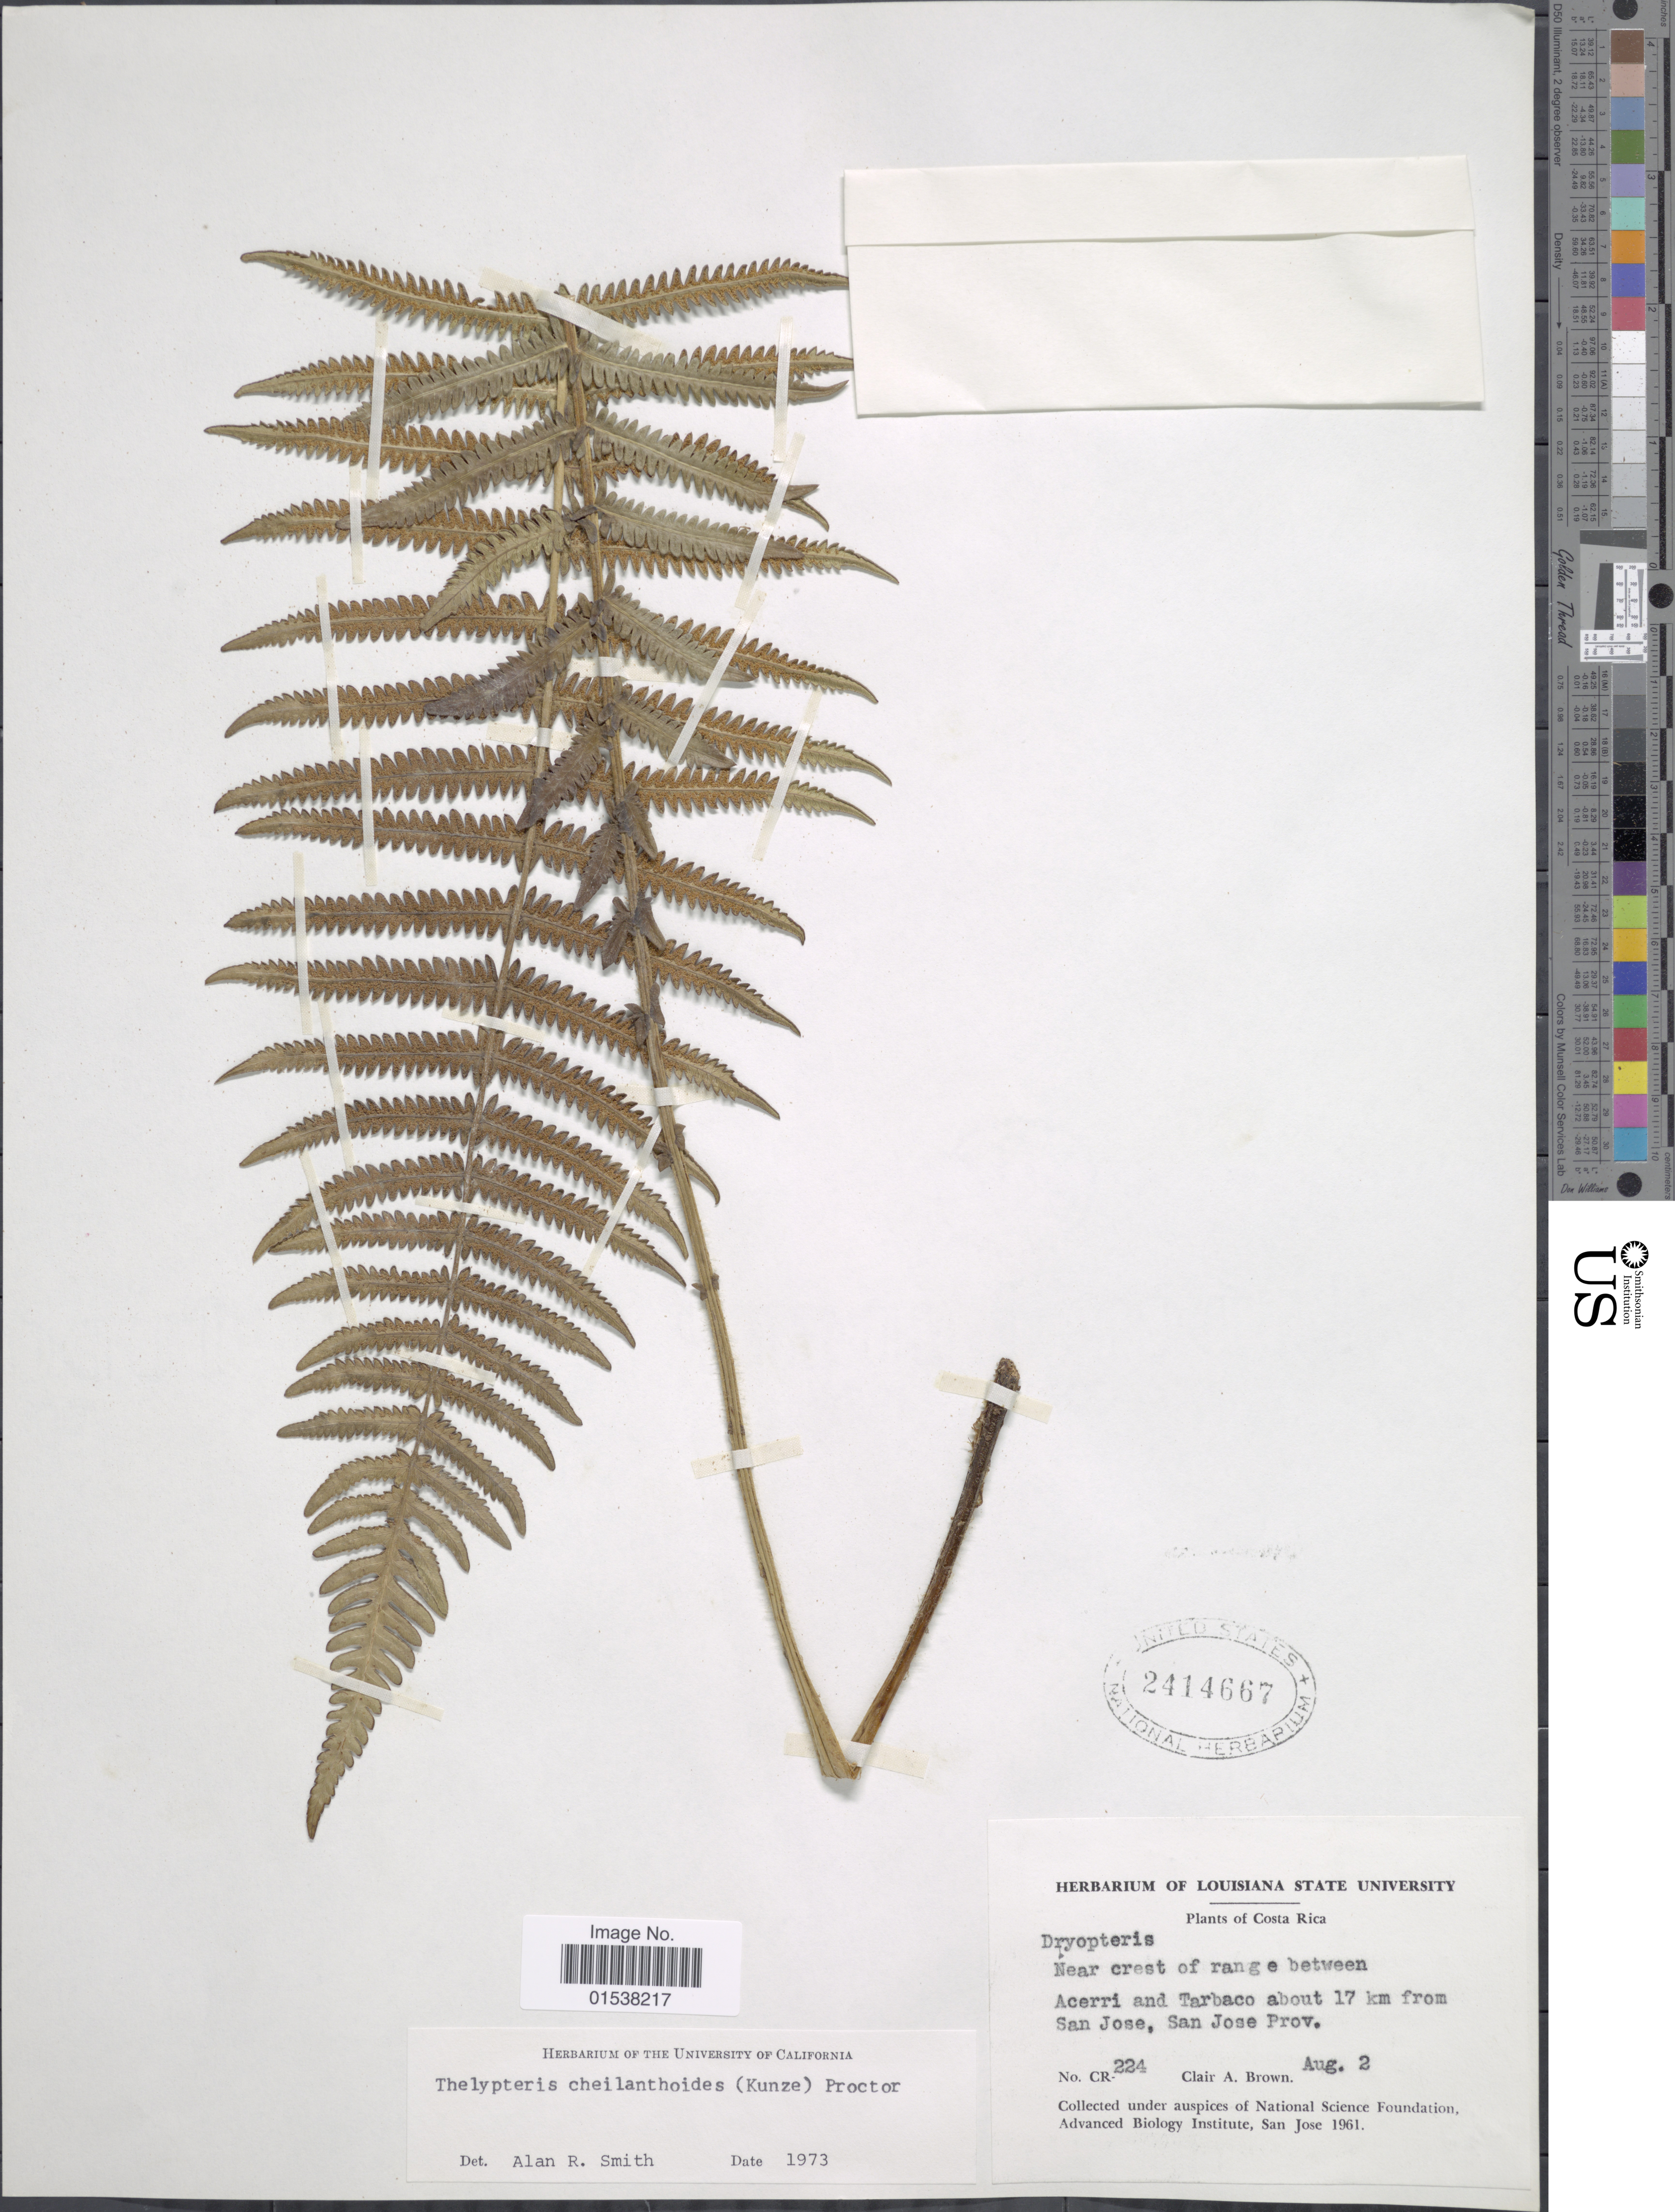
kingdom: Plantae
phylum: Tracheophyta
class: Polypodiopsida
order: Polypodiales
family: Thelypteridaceae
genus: Amauropelta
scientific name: Amauropelta cheilanthoides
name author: (Kunze) Á. Löve & D. Löve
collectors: C. A. Brown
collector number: CR224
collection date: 1961-08-02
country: Costa Rica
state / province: San José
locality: Near crest of range between Acerri and Tarbaco about 17 km from San Jose, San Jose Prov.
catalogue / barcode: US 2414667